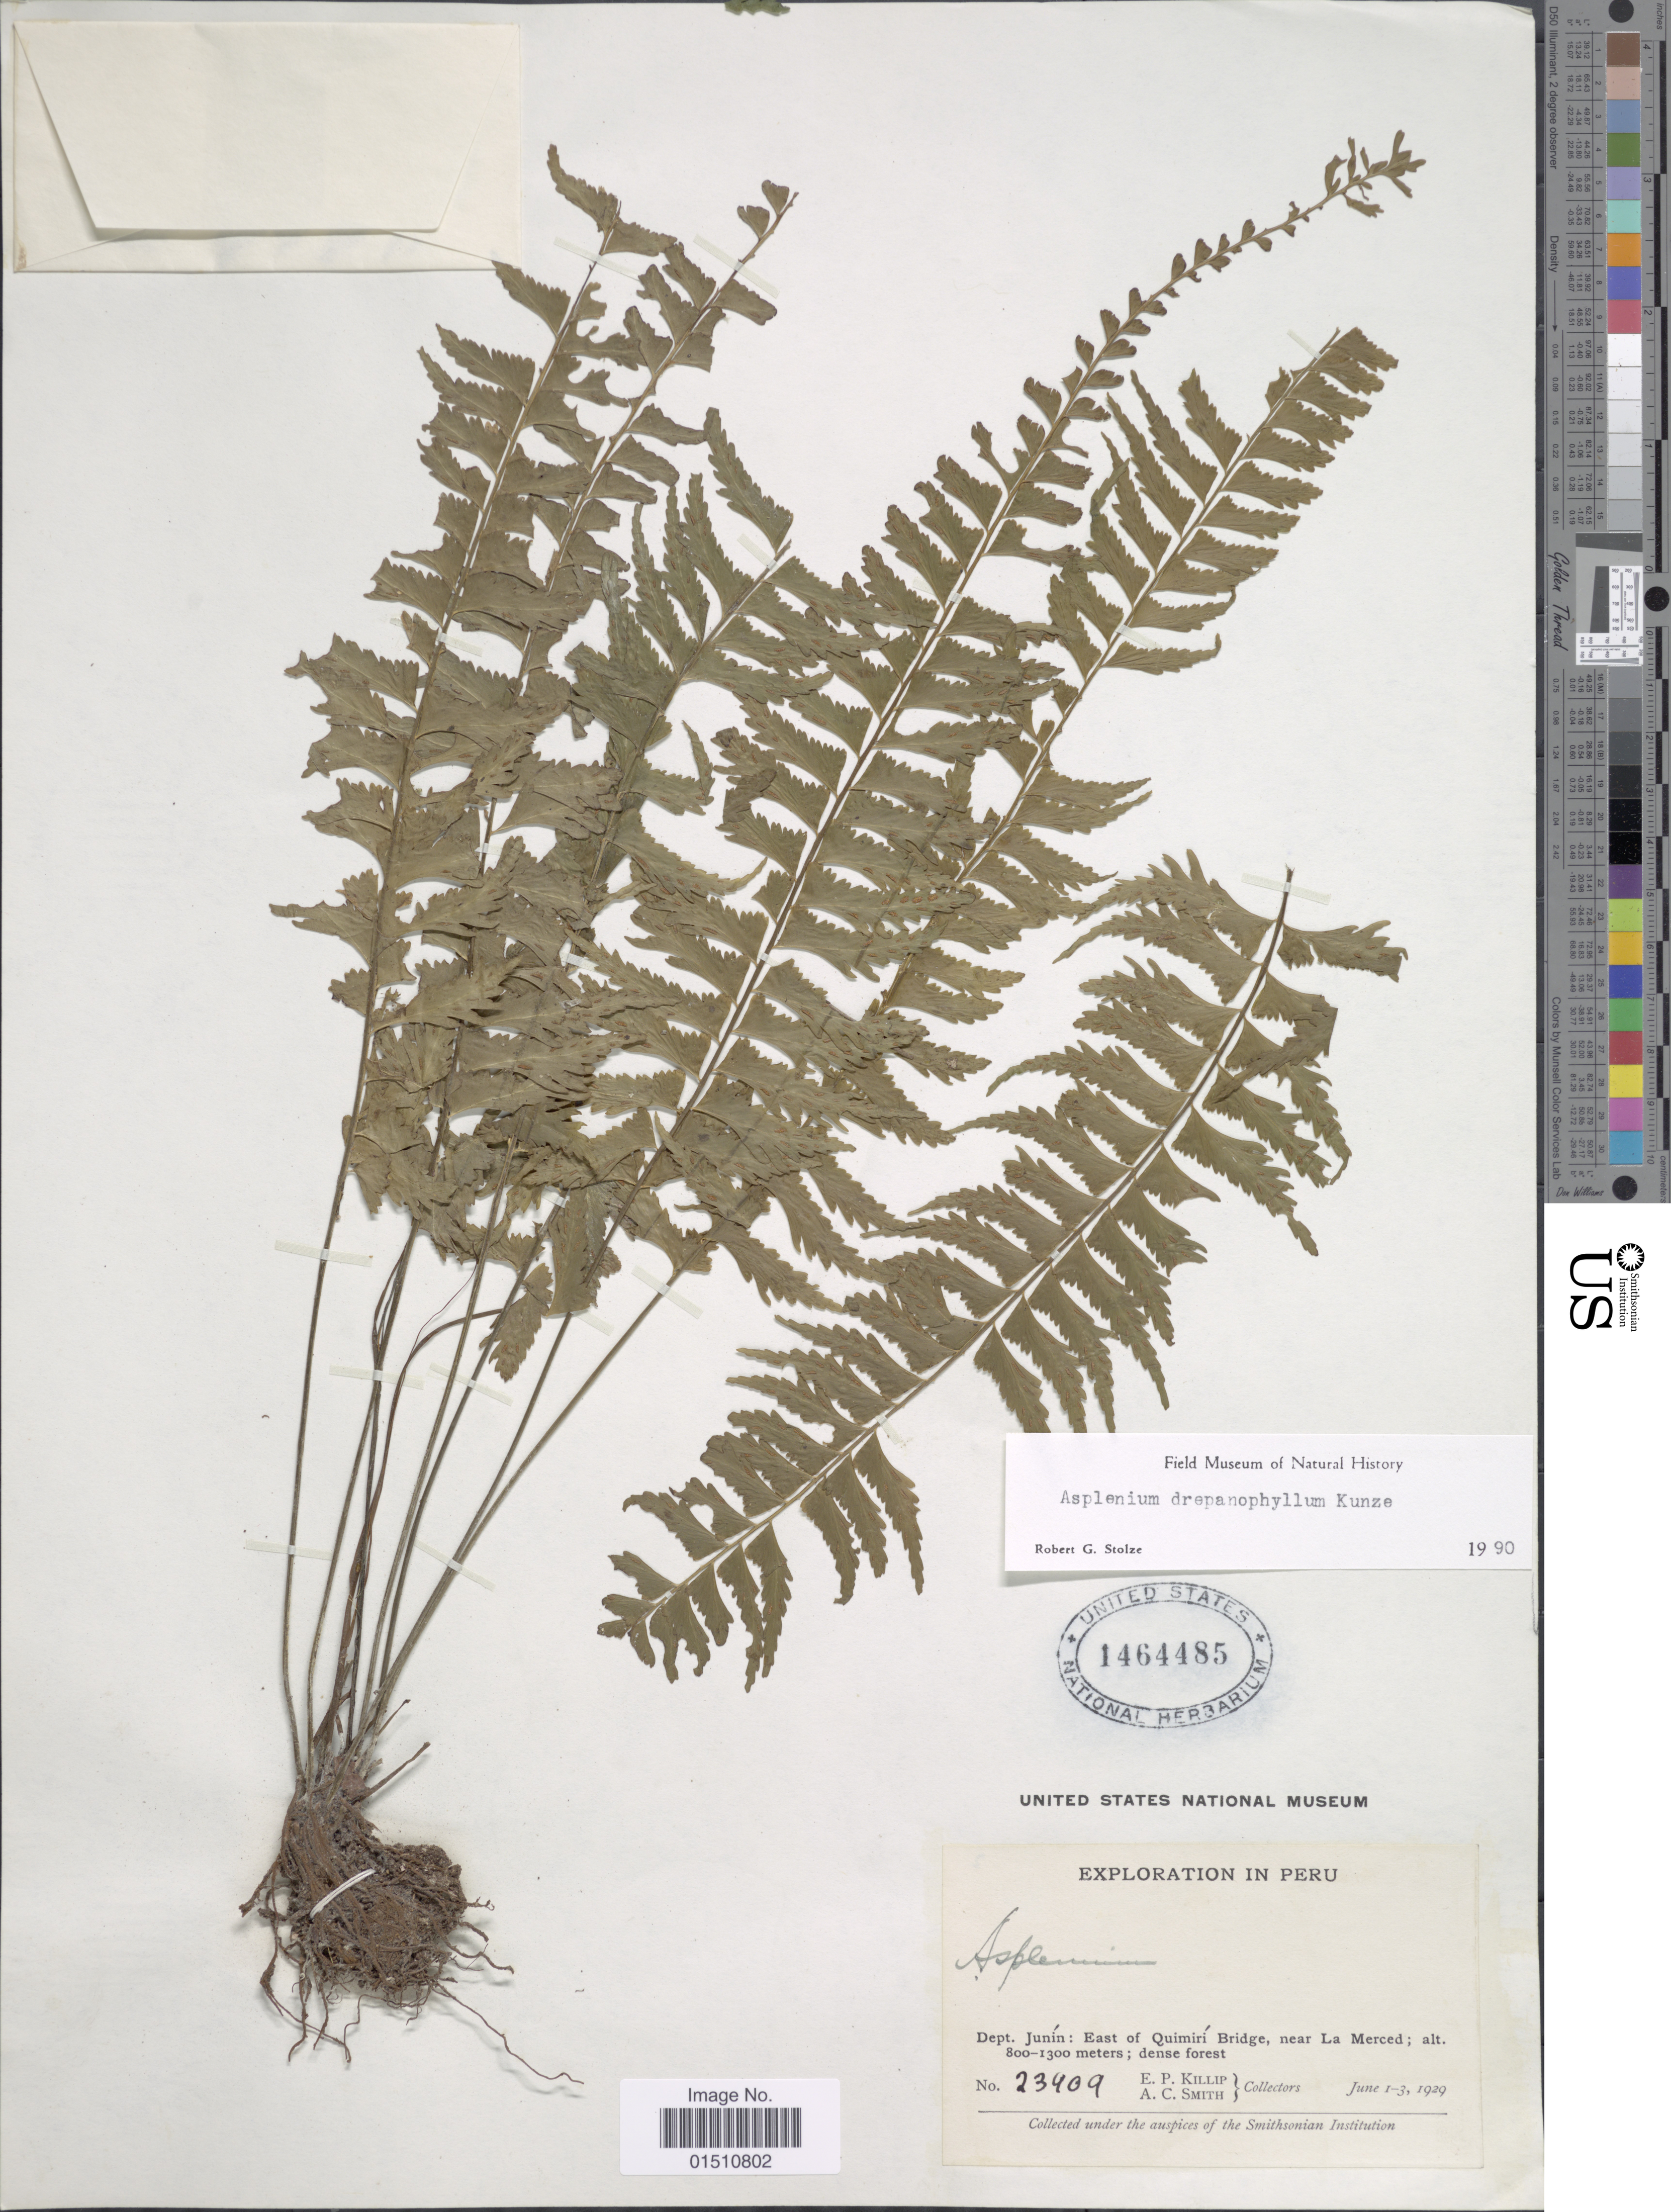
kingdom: Plantae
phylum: Tracheophyta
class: Polypodiopsida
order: Polypodiales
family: Aspleniaceae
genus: Asplenium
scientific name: Asplenium drepanophyllum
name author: Kunze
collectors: E. P. Killip & A. C. Smith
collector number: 23409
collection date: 1929-06-01/1929-06-03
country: Peru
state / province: Junín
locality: Peru, Dept. Junin: East of Quimiri Bridge, near La Merced.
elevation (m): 800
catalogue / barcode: US 1464485